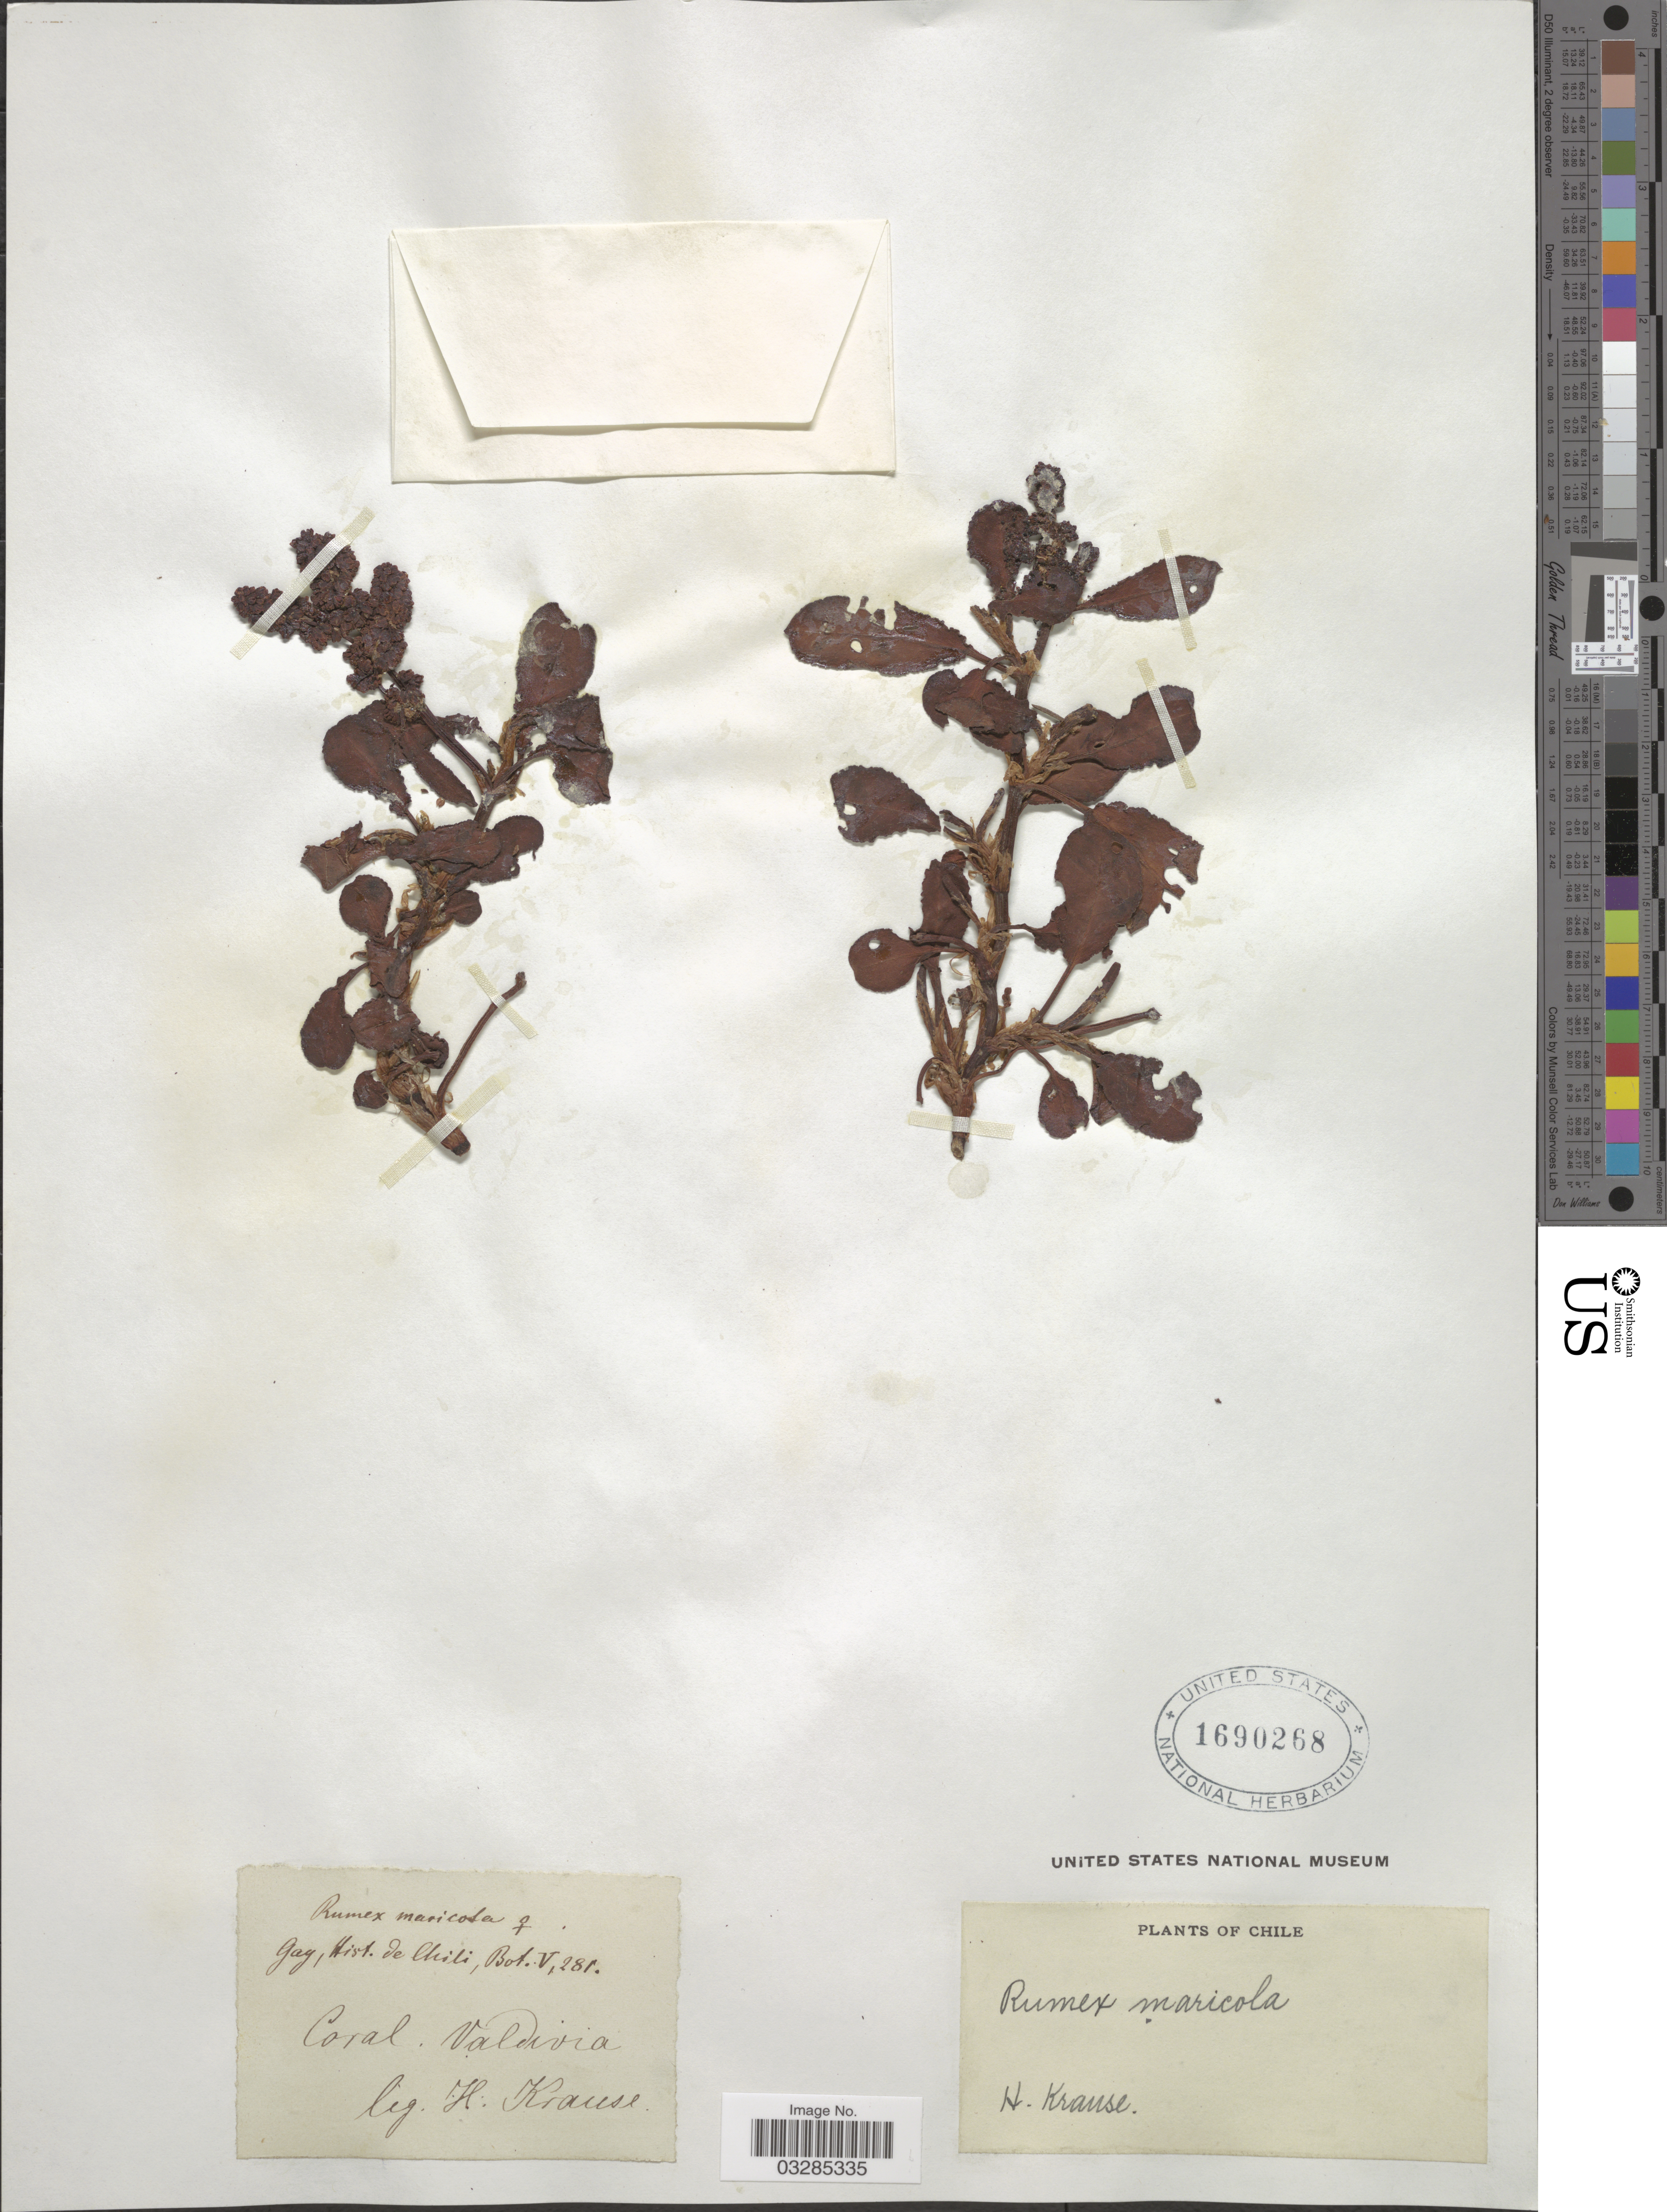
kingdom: Plantae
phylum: Tracheophyta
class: Magnoliopsida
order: Caryophyllales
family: Polygonaceae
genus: Rumex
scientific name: Rumex cuneifolius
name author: Campd.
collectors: H. Krause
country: Chile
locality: Coral. Valdivia.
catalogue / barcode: US 1690268